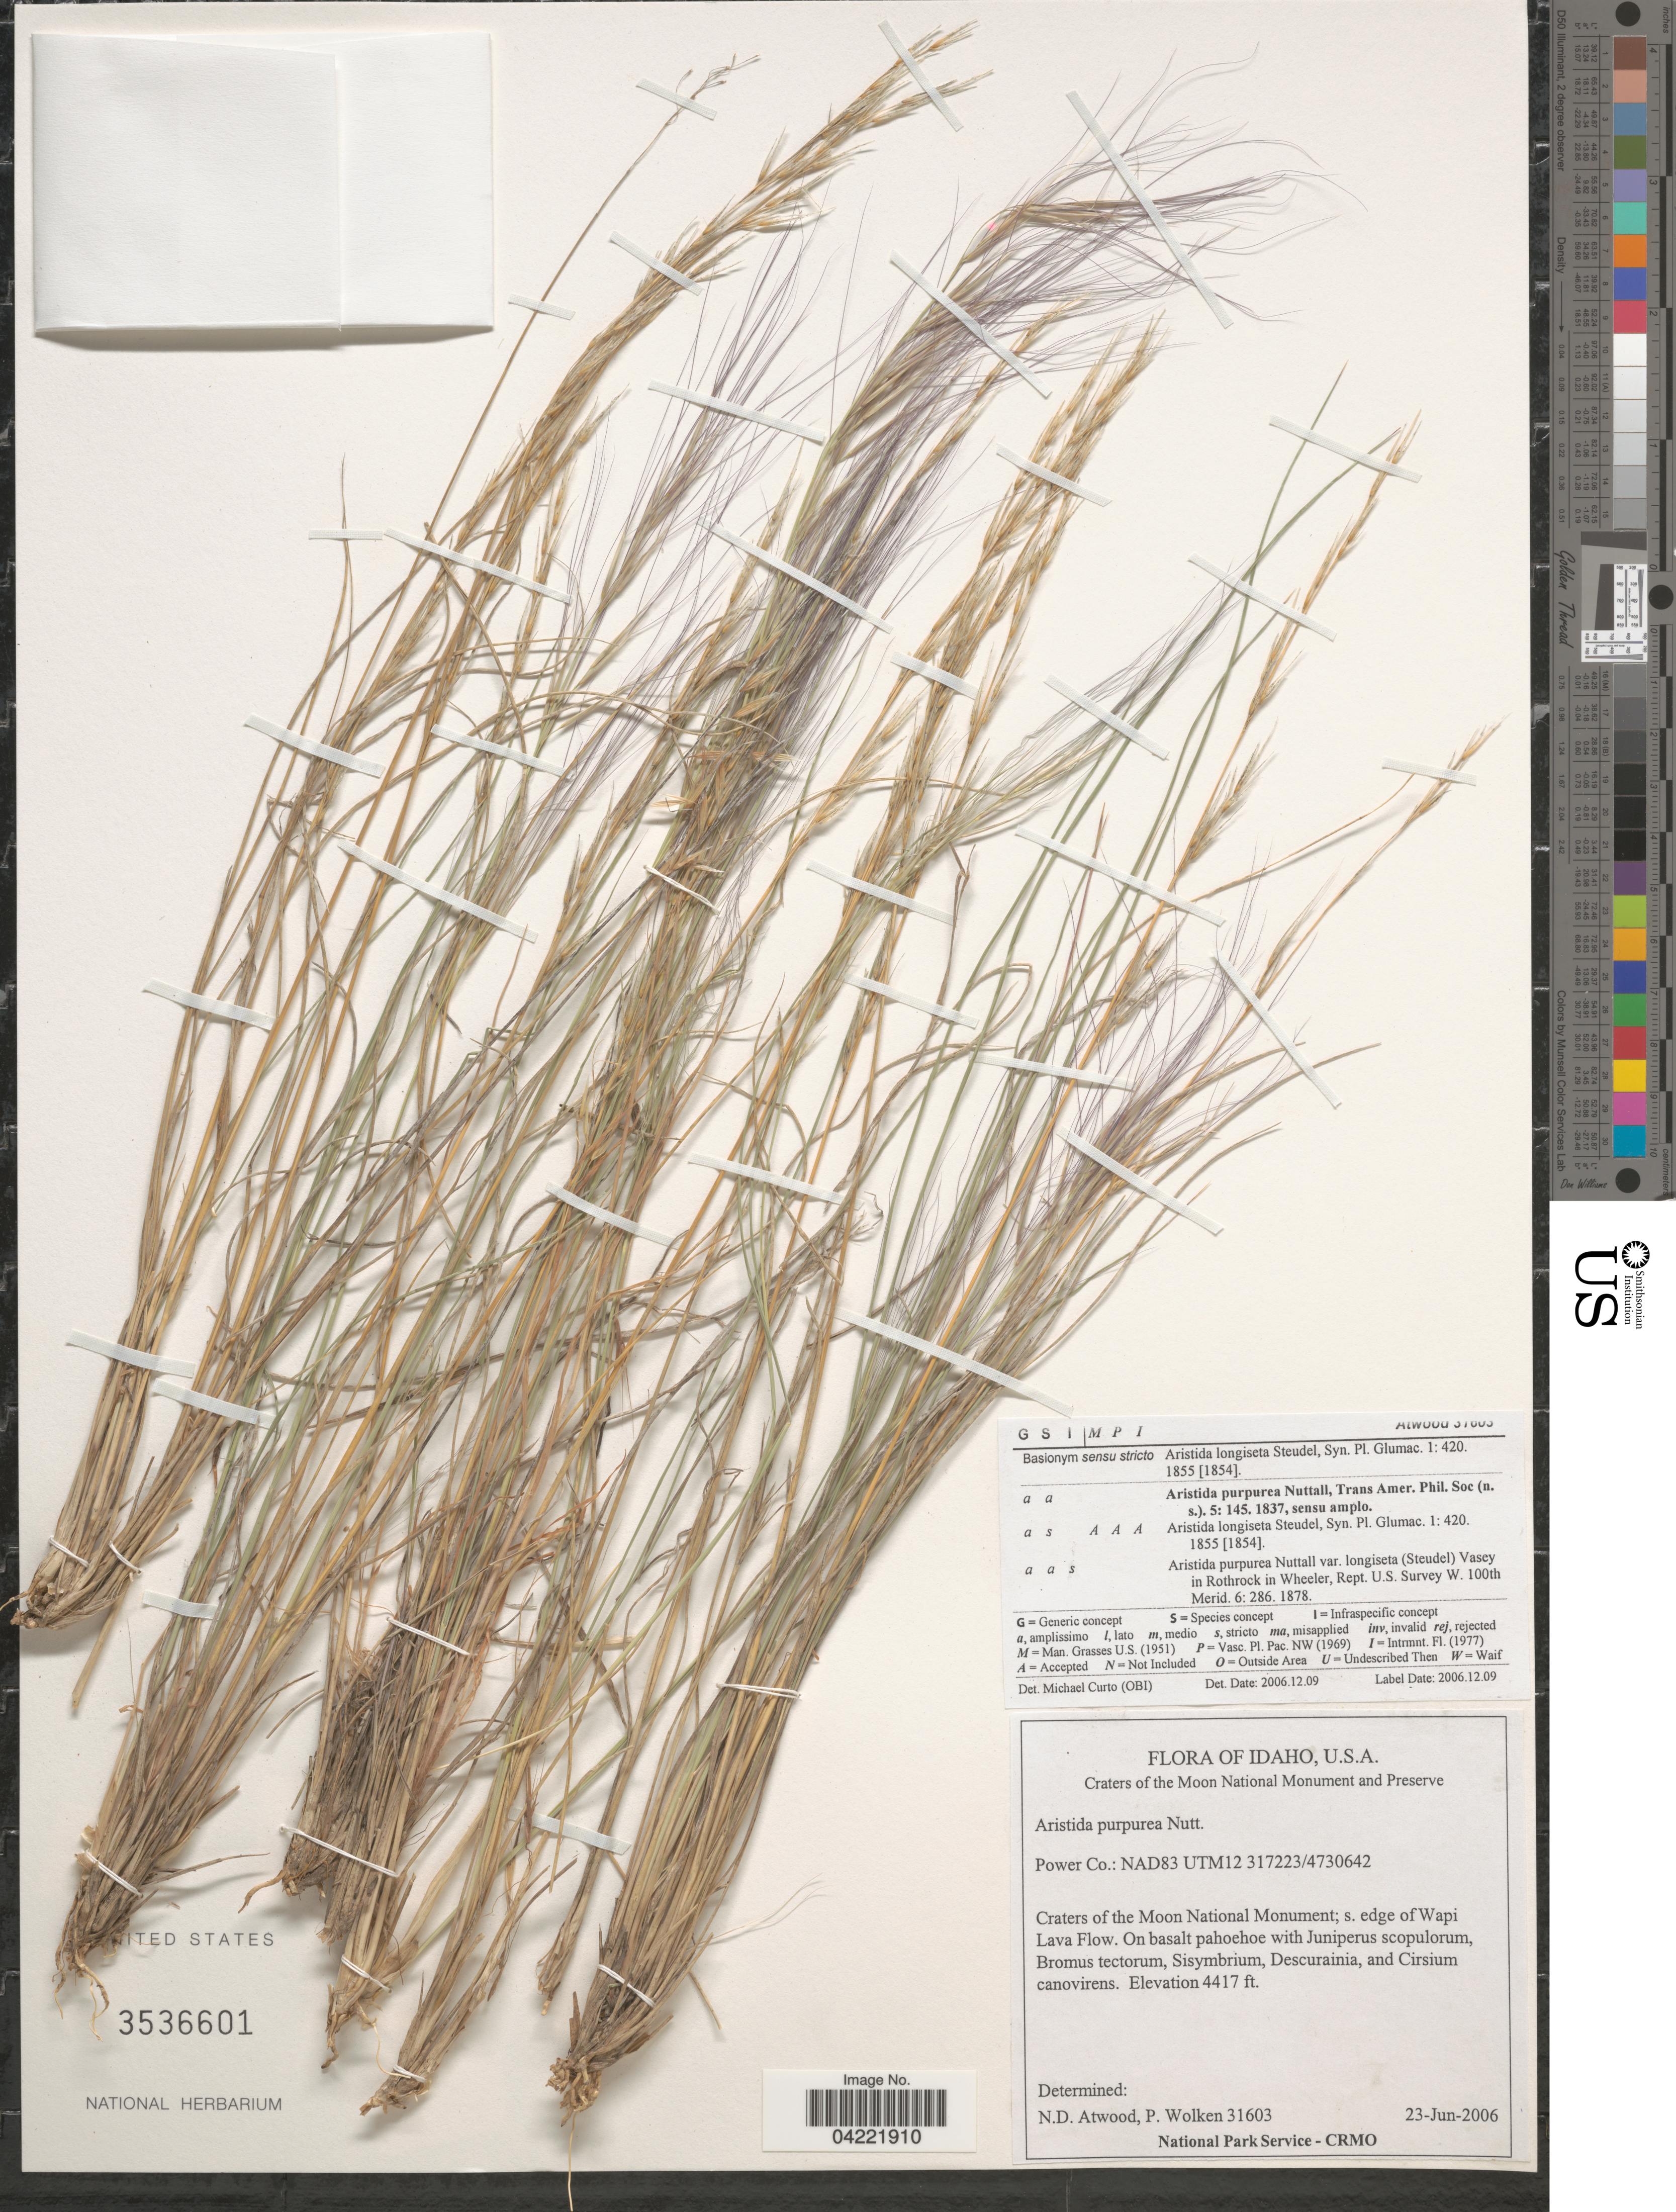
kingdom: Plantae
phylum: Tracheophyta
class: Liliopsida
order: Poales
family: Poaceae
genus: Aristida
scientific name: Aristida purpurea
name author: Nutt.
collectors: N. Atwood & P. Wolken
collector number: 31603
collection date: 2006-06-23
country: United States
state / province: Idaho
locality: Power Co.: NAD83 UTM12 317223/4730642. Craters of the Moon National Monument; s. edge of Wapi Lava Flow.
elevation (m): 1346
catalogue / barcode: US 3536601